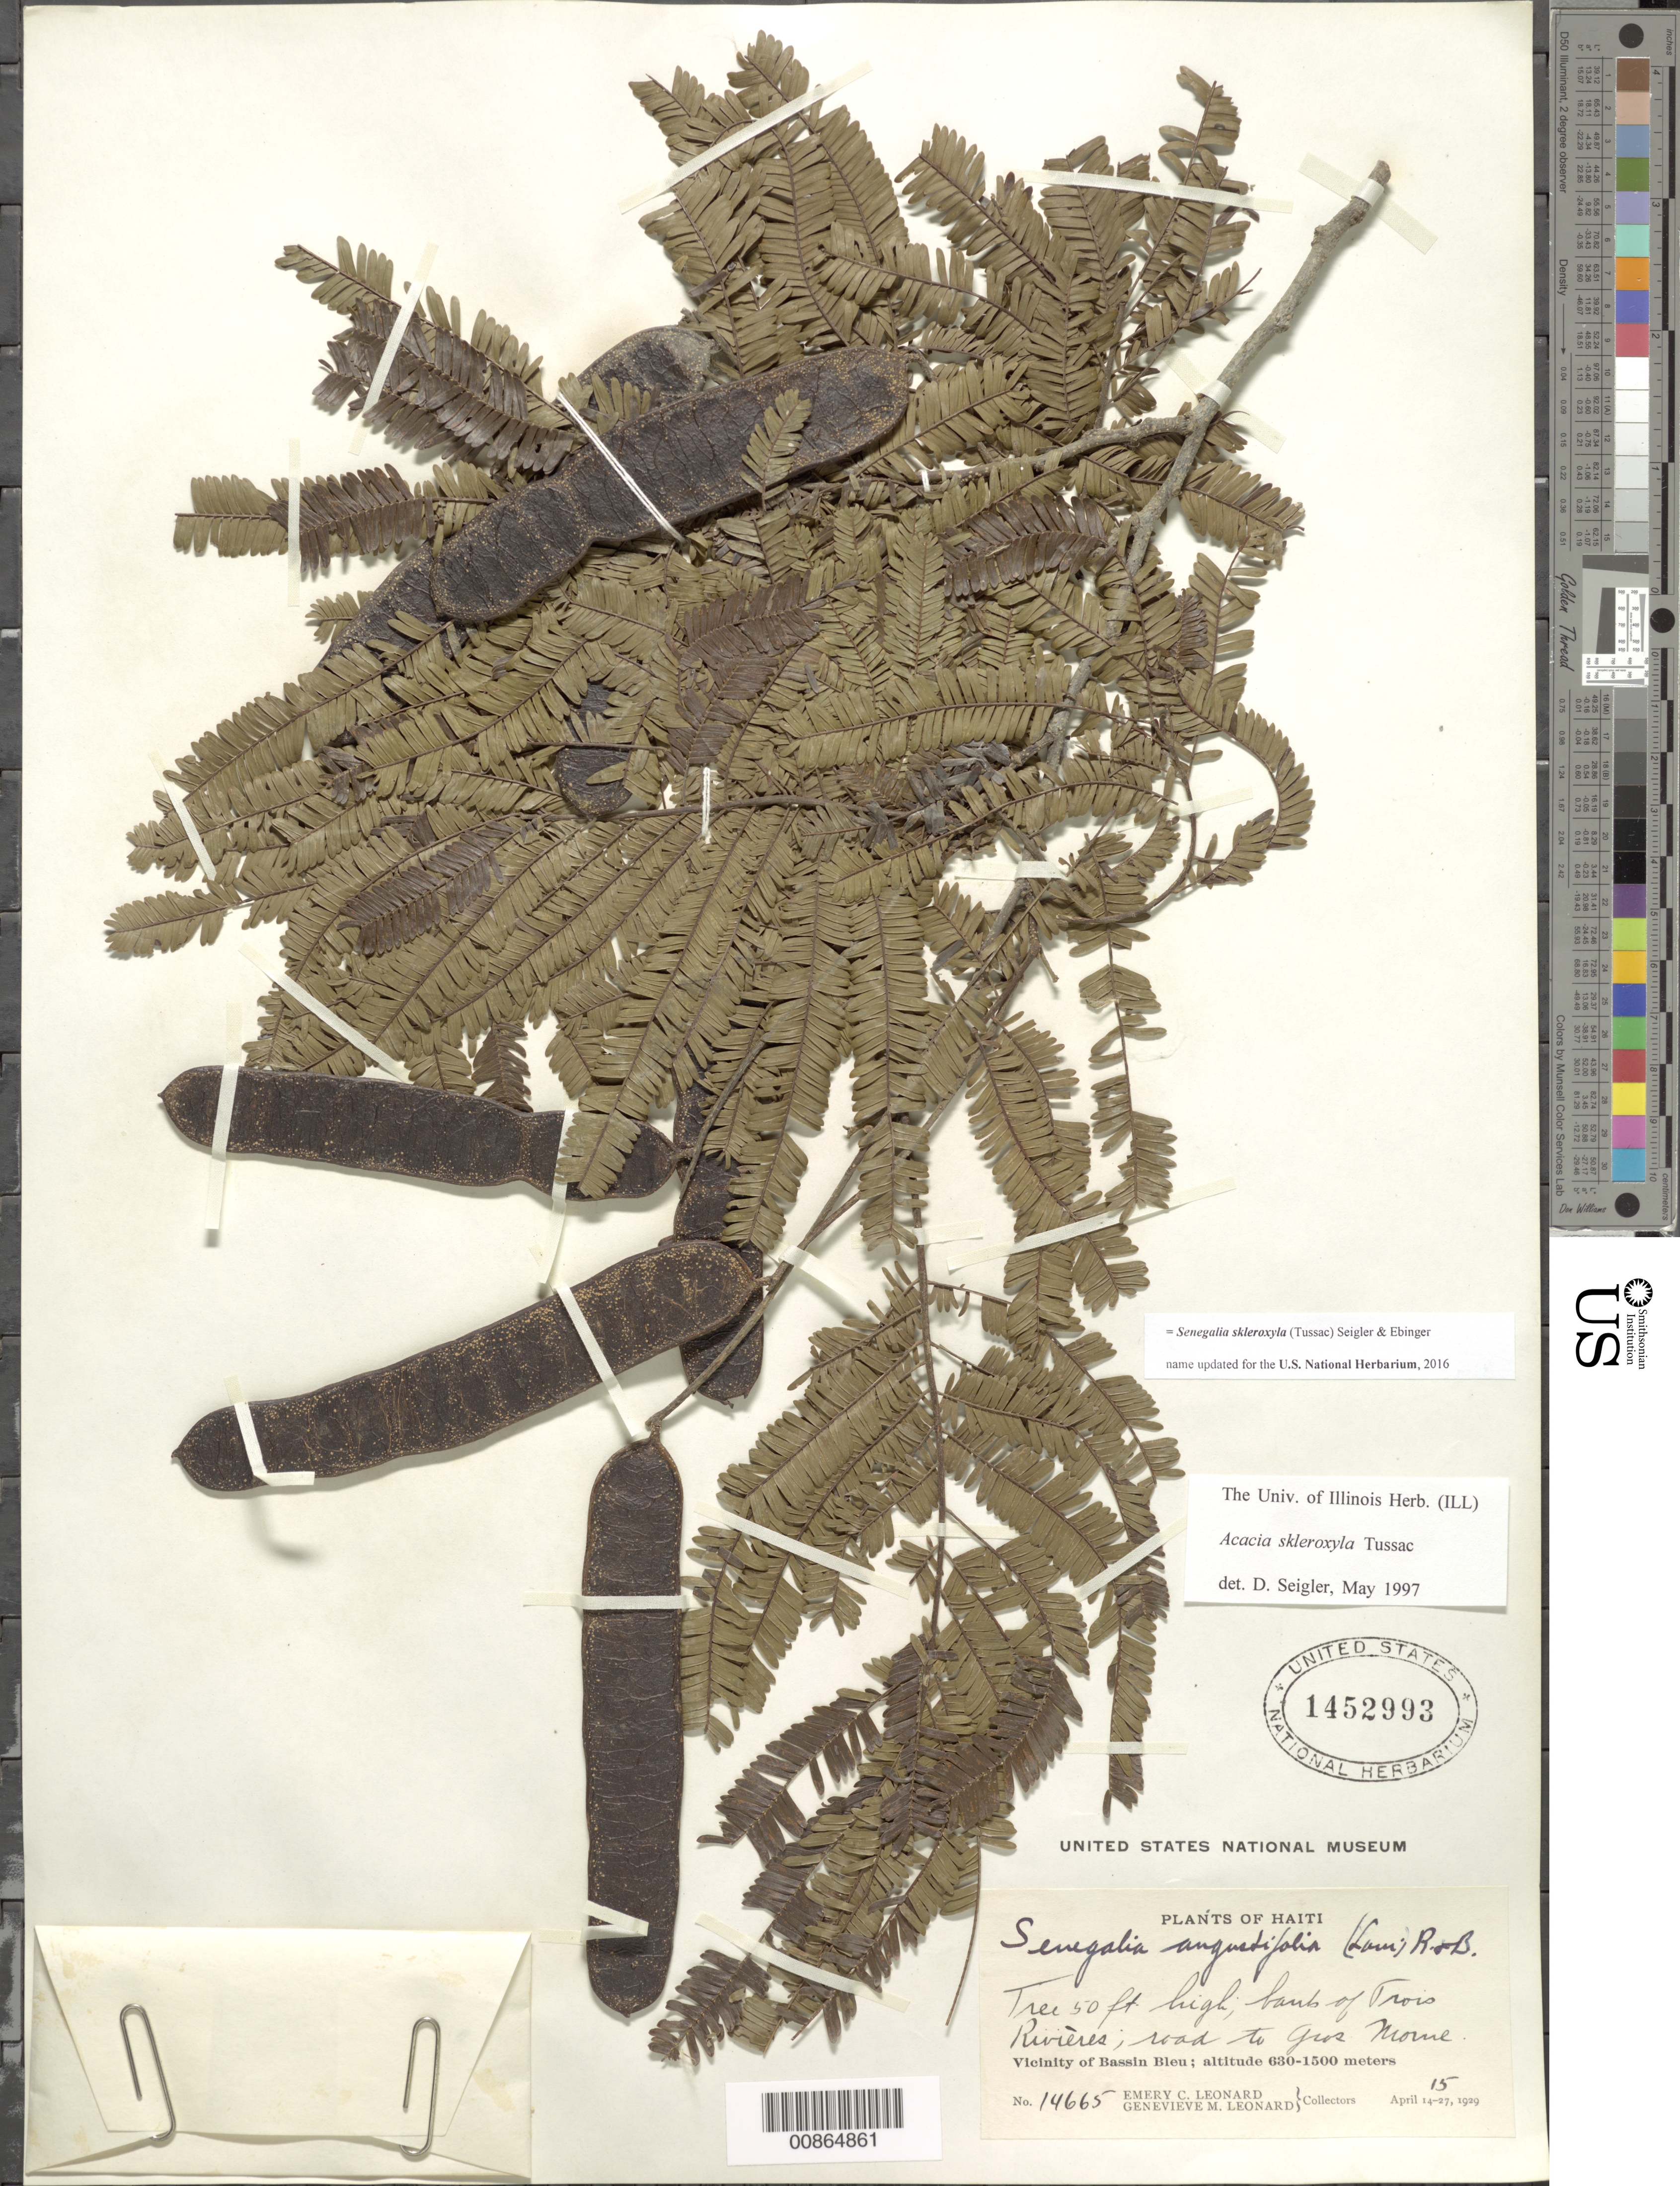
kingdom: Plantae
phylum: Tracheophyta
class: Magnoliopsida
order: Fabales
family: Fabaceae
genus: Parasenegalia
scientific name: Parasenegalia skleroxyla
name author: (Tussac) Seigler & Ebinger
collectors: E. C. Leonard & G. M. Leonard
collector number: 14665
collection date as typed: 15 Apr 1929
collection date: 1929-04-15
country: Haiti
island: Hispaniola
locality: Vicinity of Bassin Bleu; bank of Trois Rivières; road to Gros Morne.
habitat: Bank of river.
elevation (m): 630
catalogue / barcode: US 1452993